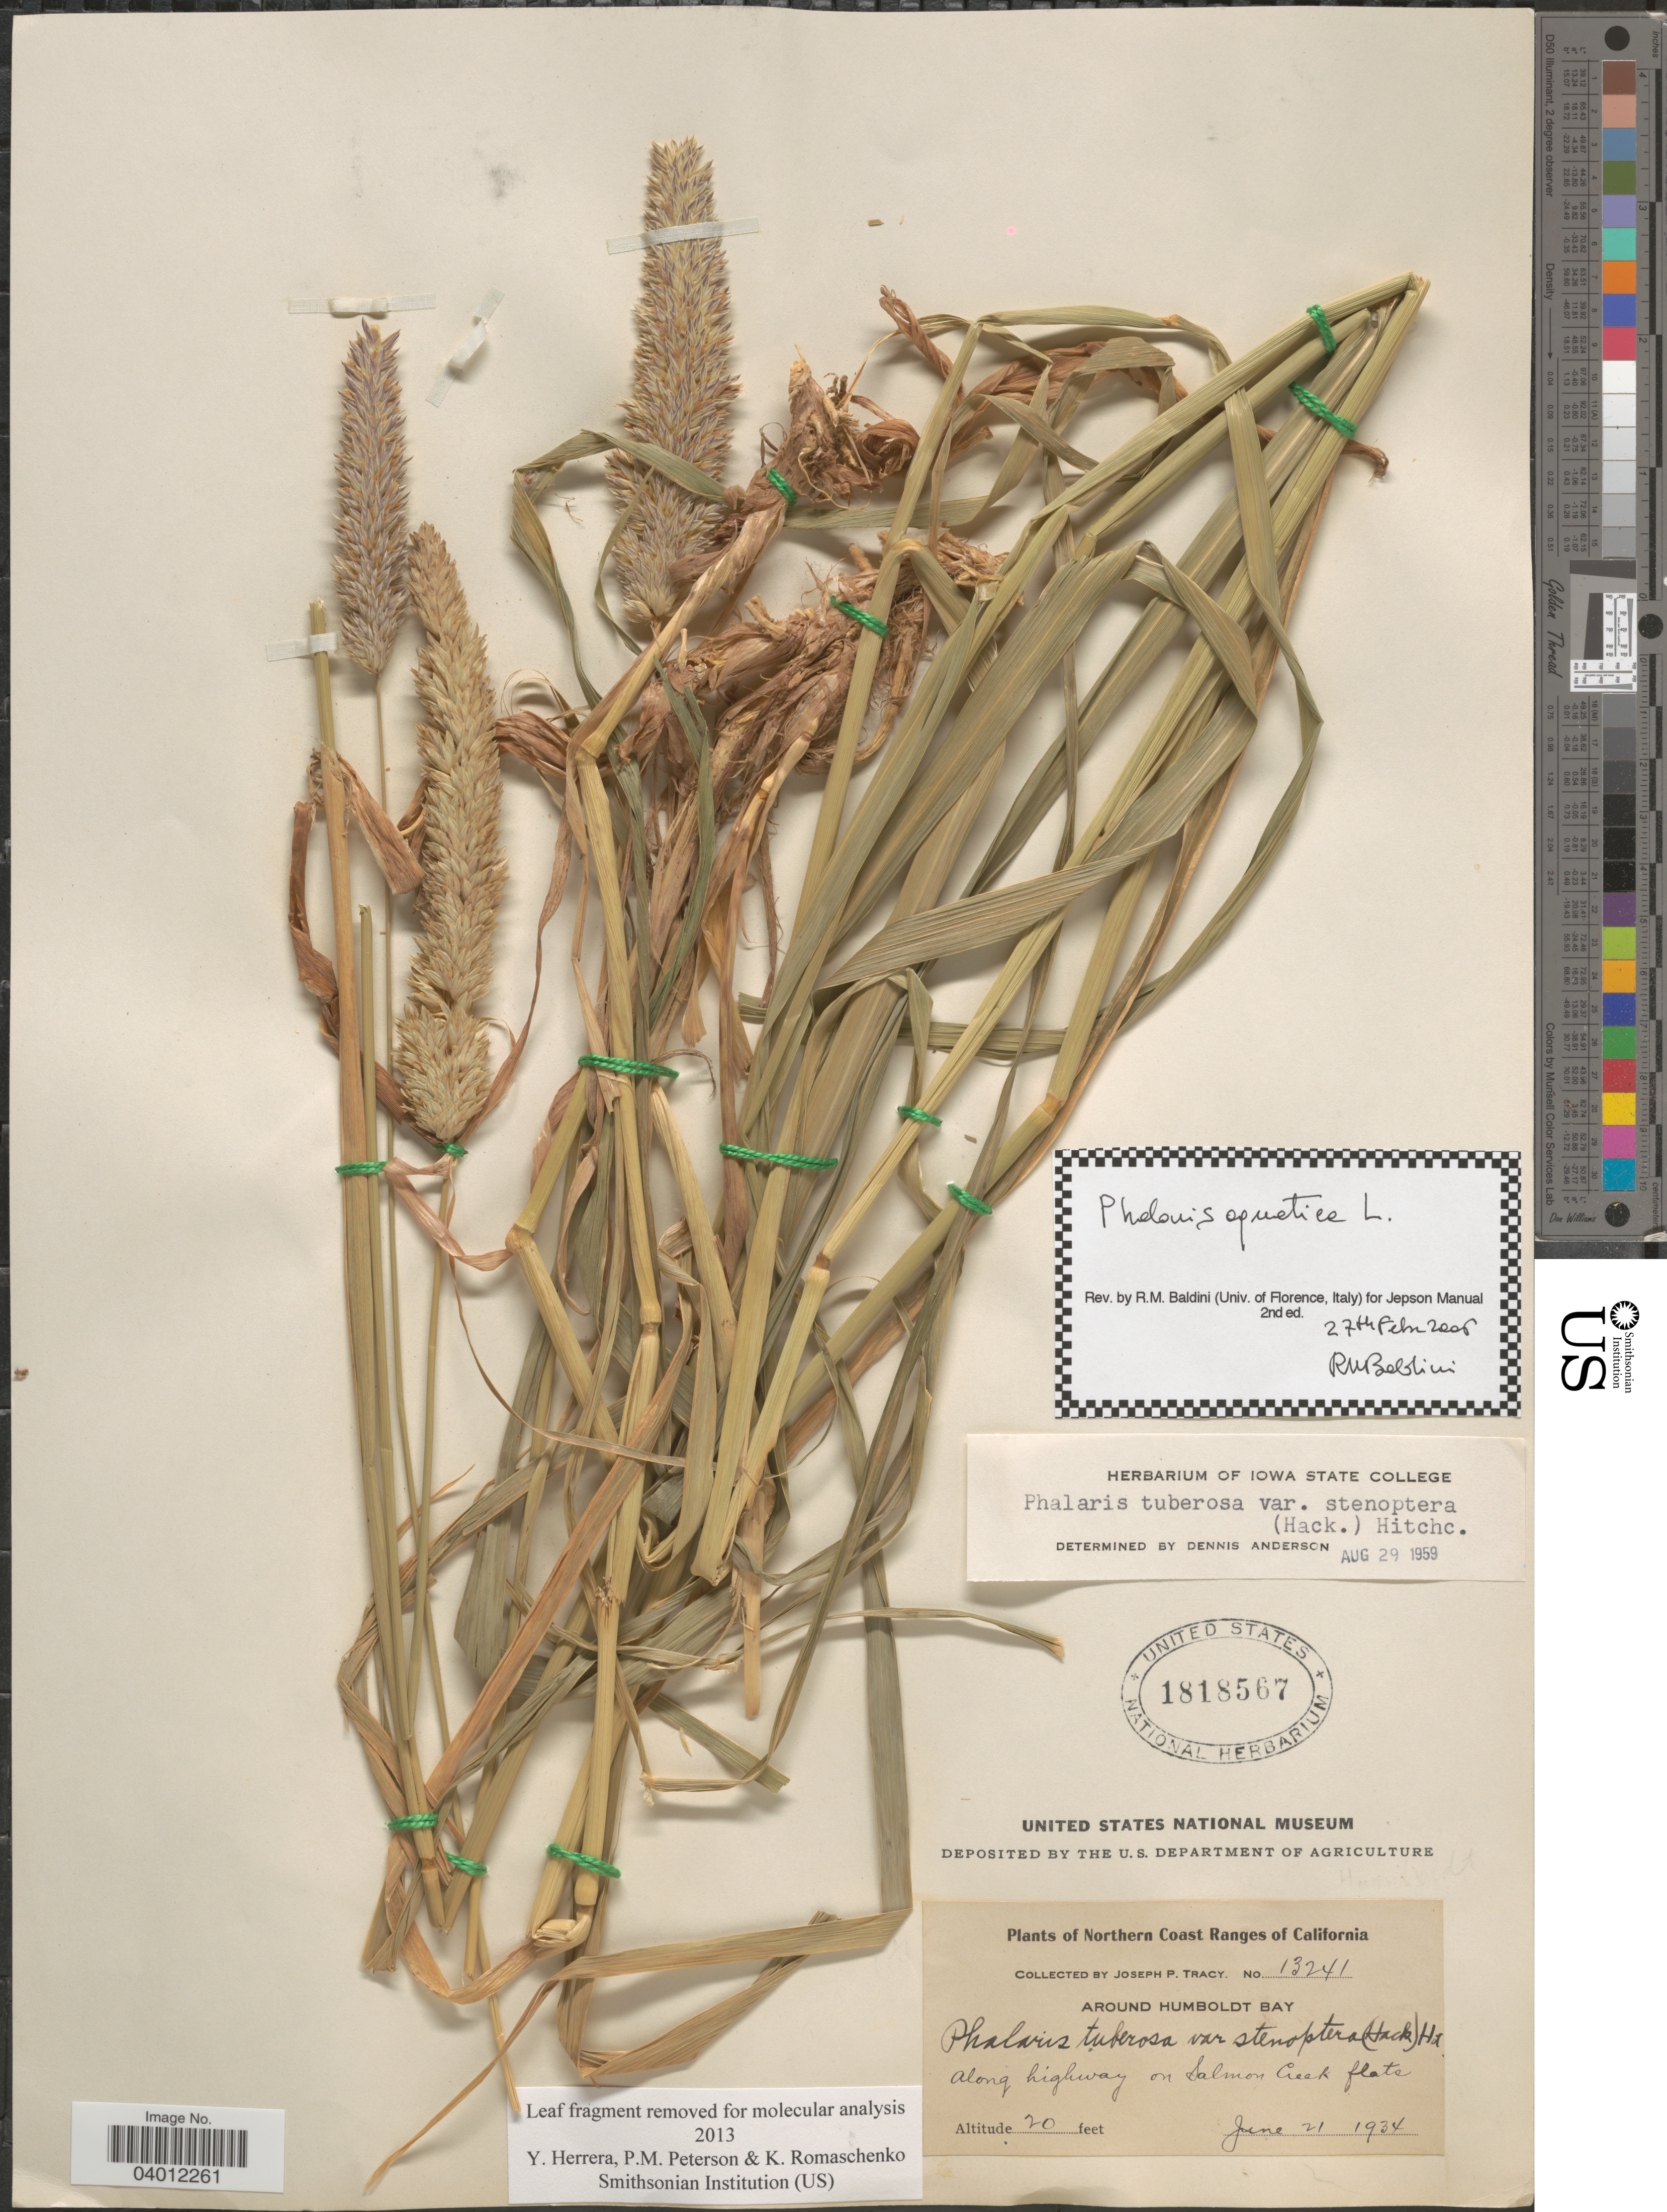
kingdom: Plantae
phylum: Tracheophyta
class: Liliopsida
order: Poales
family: Poaceae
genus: Phalaris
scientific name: Phalaris aquatica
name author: L.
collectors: J. Tracy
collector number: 13241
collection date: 1934-06-21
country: United States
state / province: California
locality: Northern Coast Ranges of California. Around Humboldt Bay. Along highway on Salmon Creek flats.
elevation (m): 6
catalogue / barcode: US 1818567